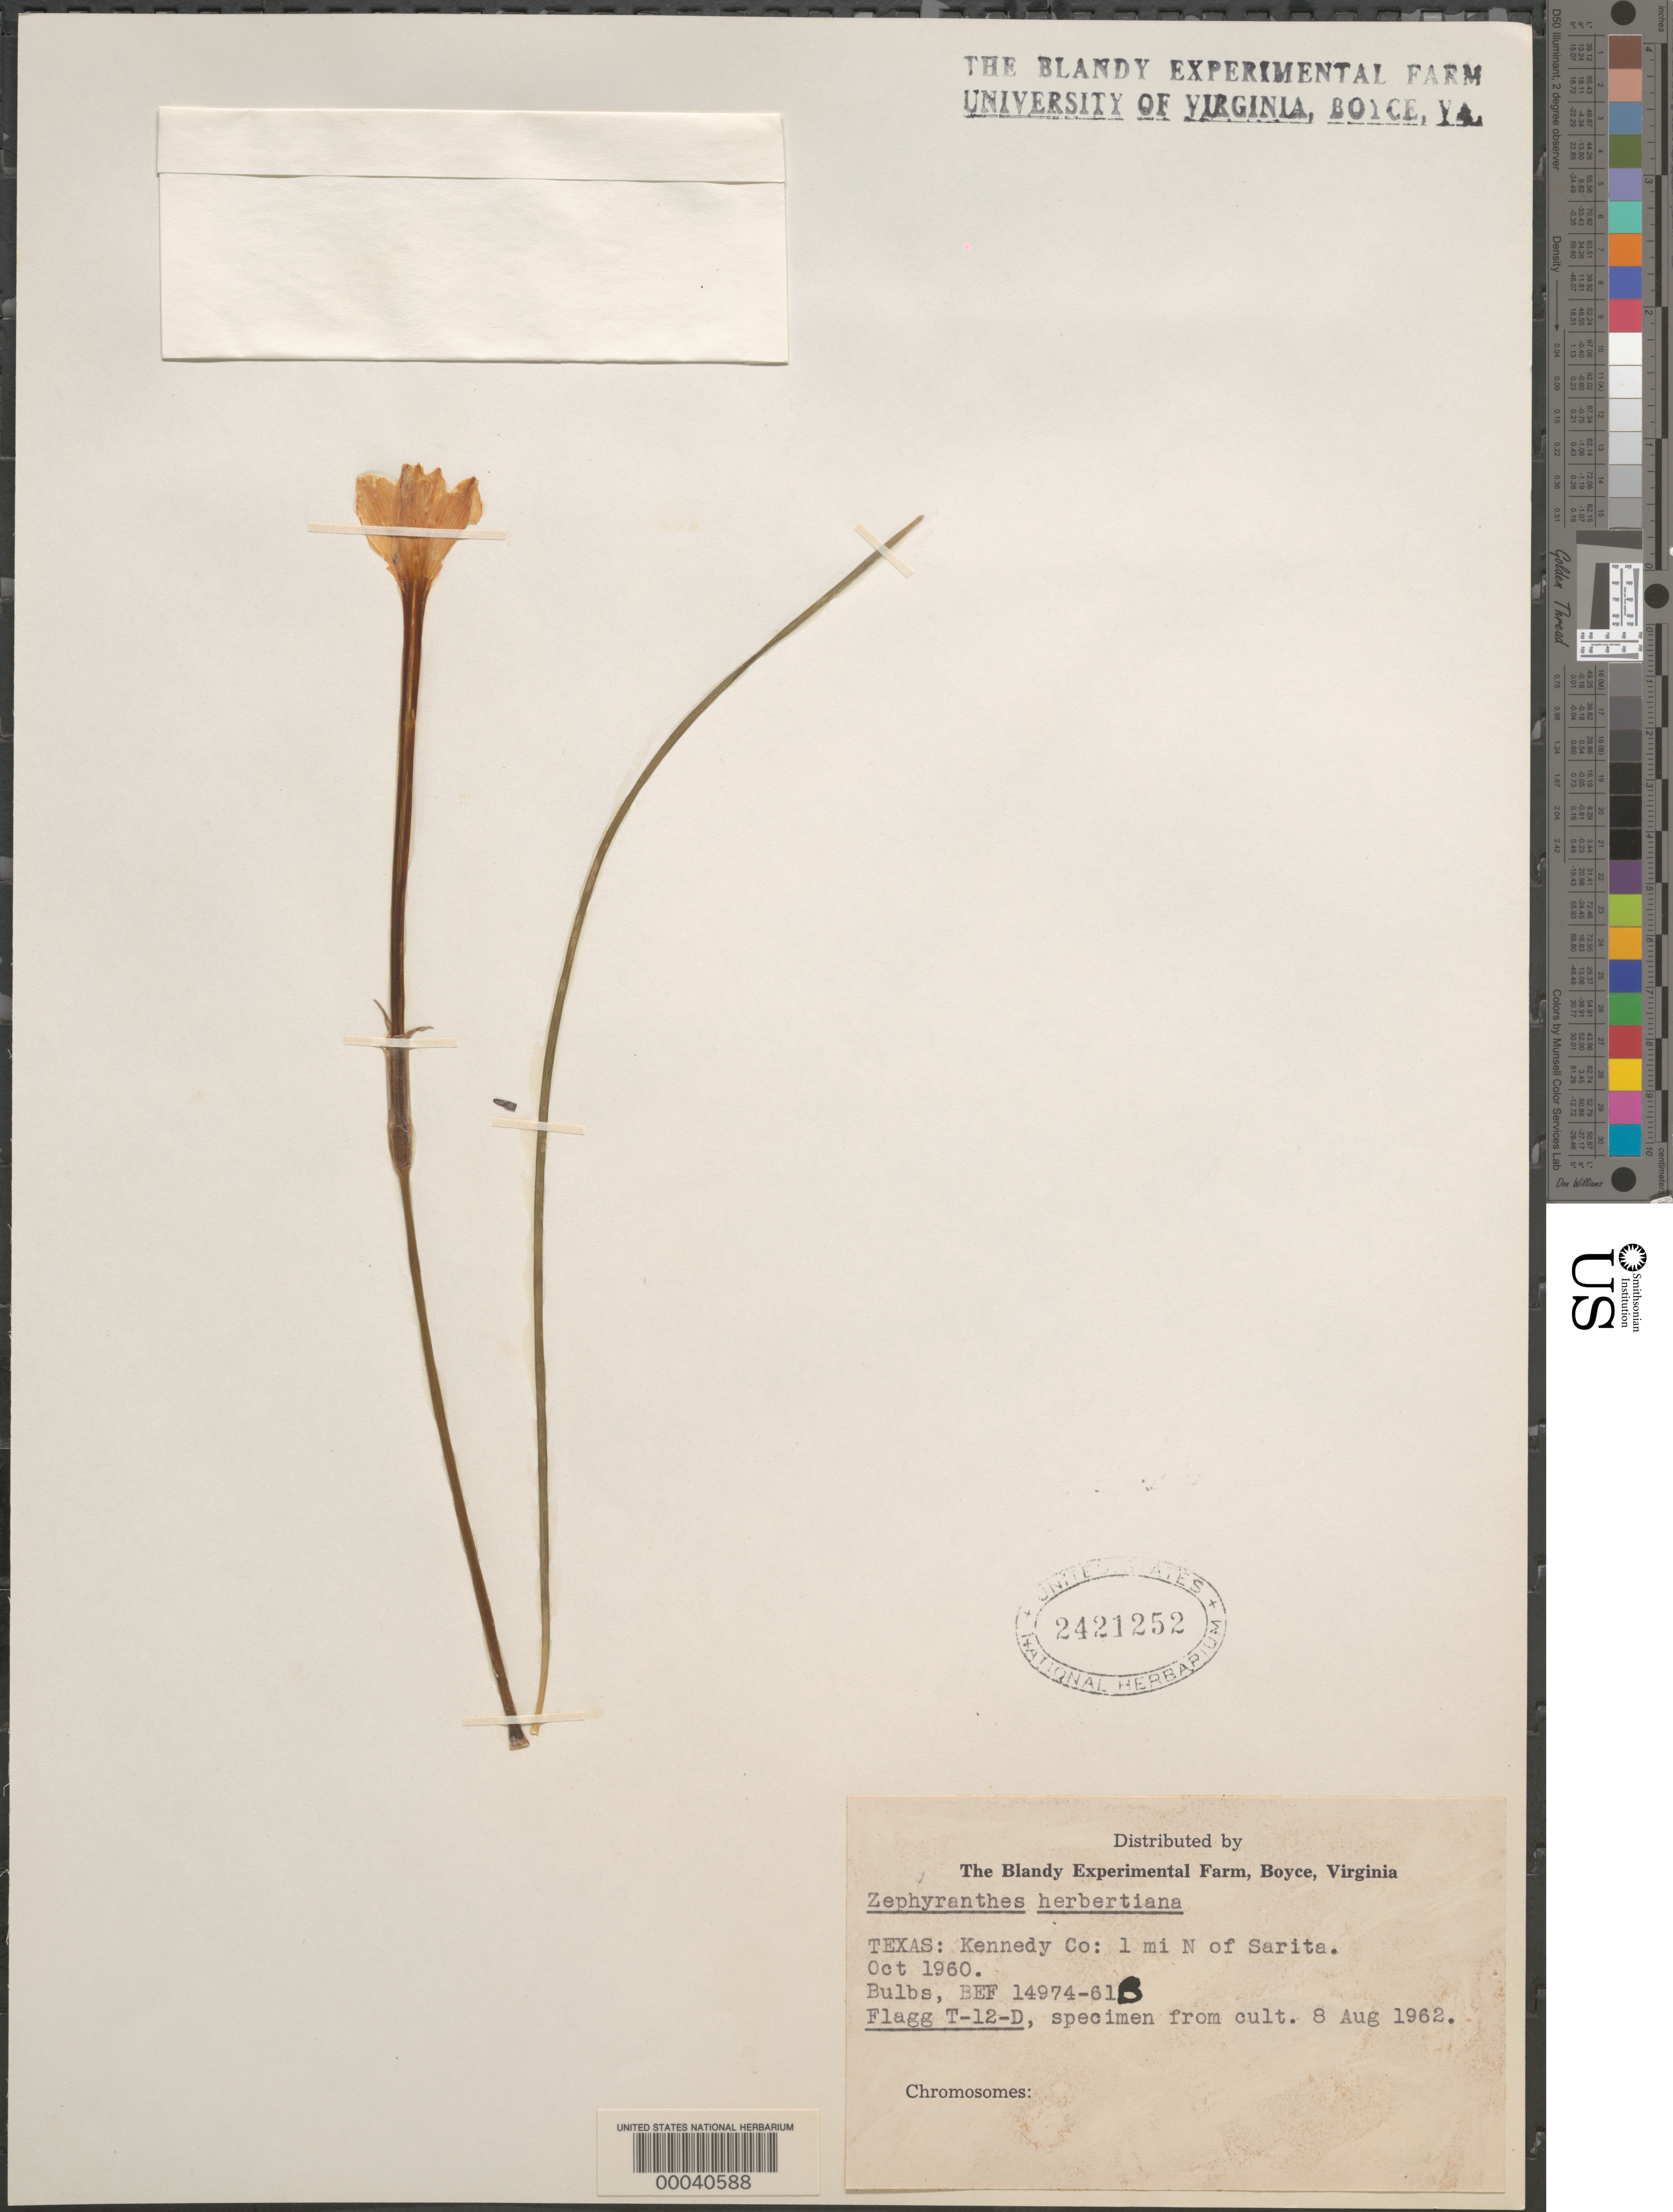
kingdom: Plantae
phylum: Tracheophyta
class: Liliopsida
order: Asparagales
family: Amaryllidaceae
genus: Zephyranthes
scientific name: Zephyranthes herbertiana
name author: D. Dietr.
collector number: Bef 14974-61b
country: United States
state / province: Texas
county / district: Kenedy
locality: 1 mi. n of sarita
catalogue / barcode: US 2421252